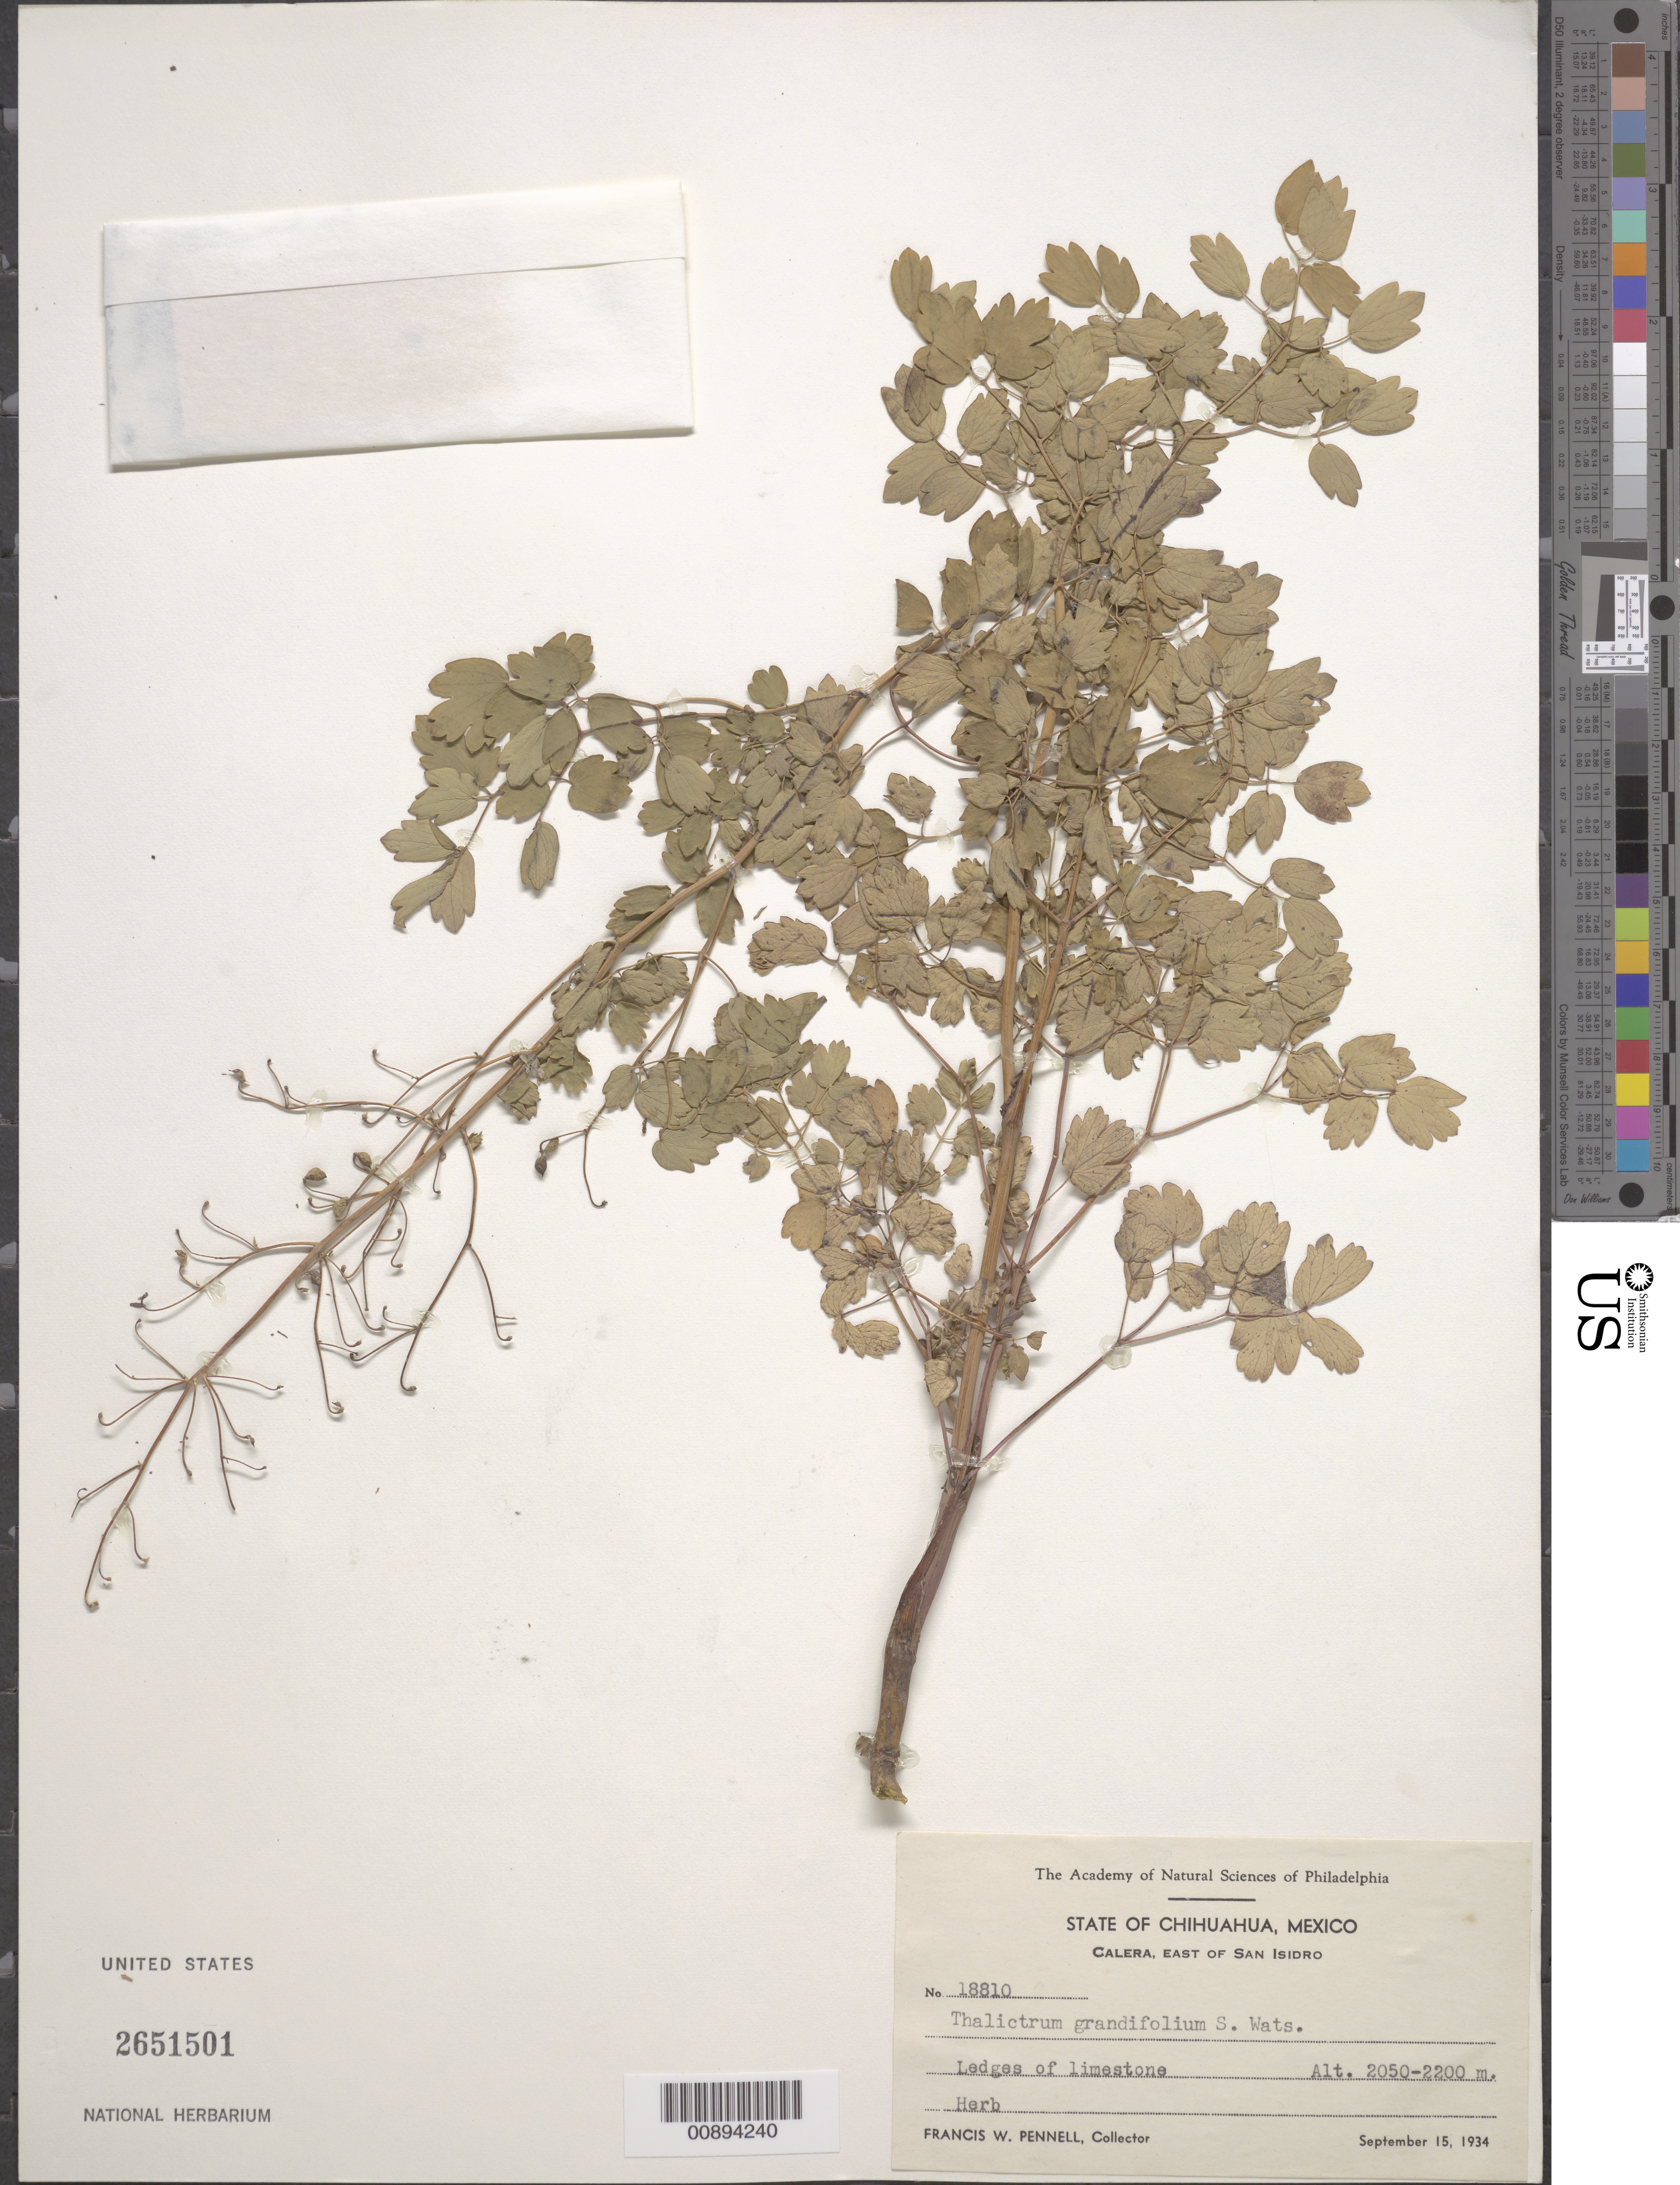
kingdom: Plantae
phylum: Tracheophyta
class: Magnoliopsida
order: Ranunculales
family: Ranunculaceae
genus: Thalictrum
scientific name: Thalictrum grandifolium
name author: S. Watson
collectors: F. W. Pennell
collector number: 18810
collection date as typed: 15 Sep 1934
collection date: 1934-09-15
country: Mexico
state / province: Chihuahua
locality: Calera, east of San Isidro, Chihuahua.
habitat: Ledges of limestone.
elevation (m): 2200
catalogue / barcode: US 2651501